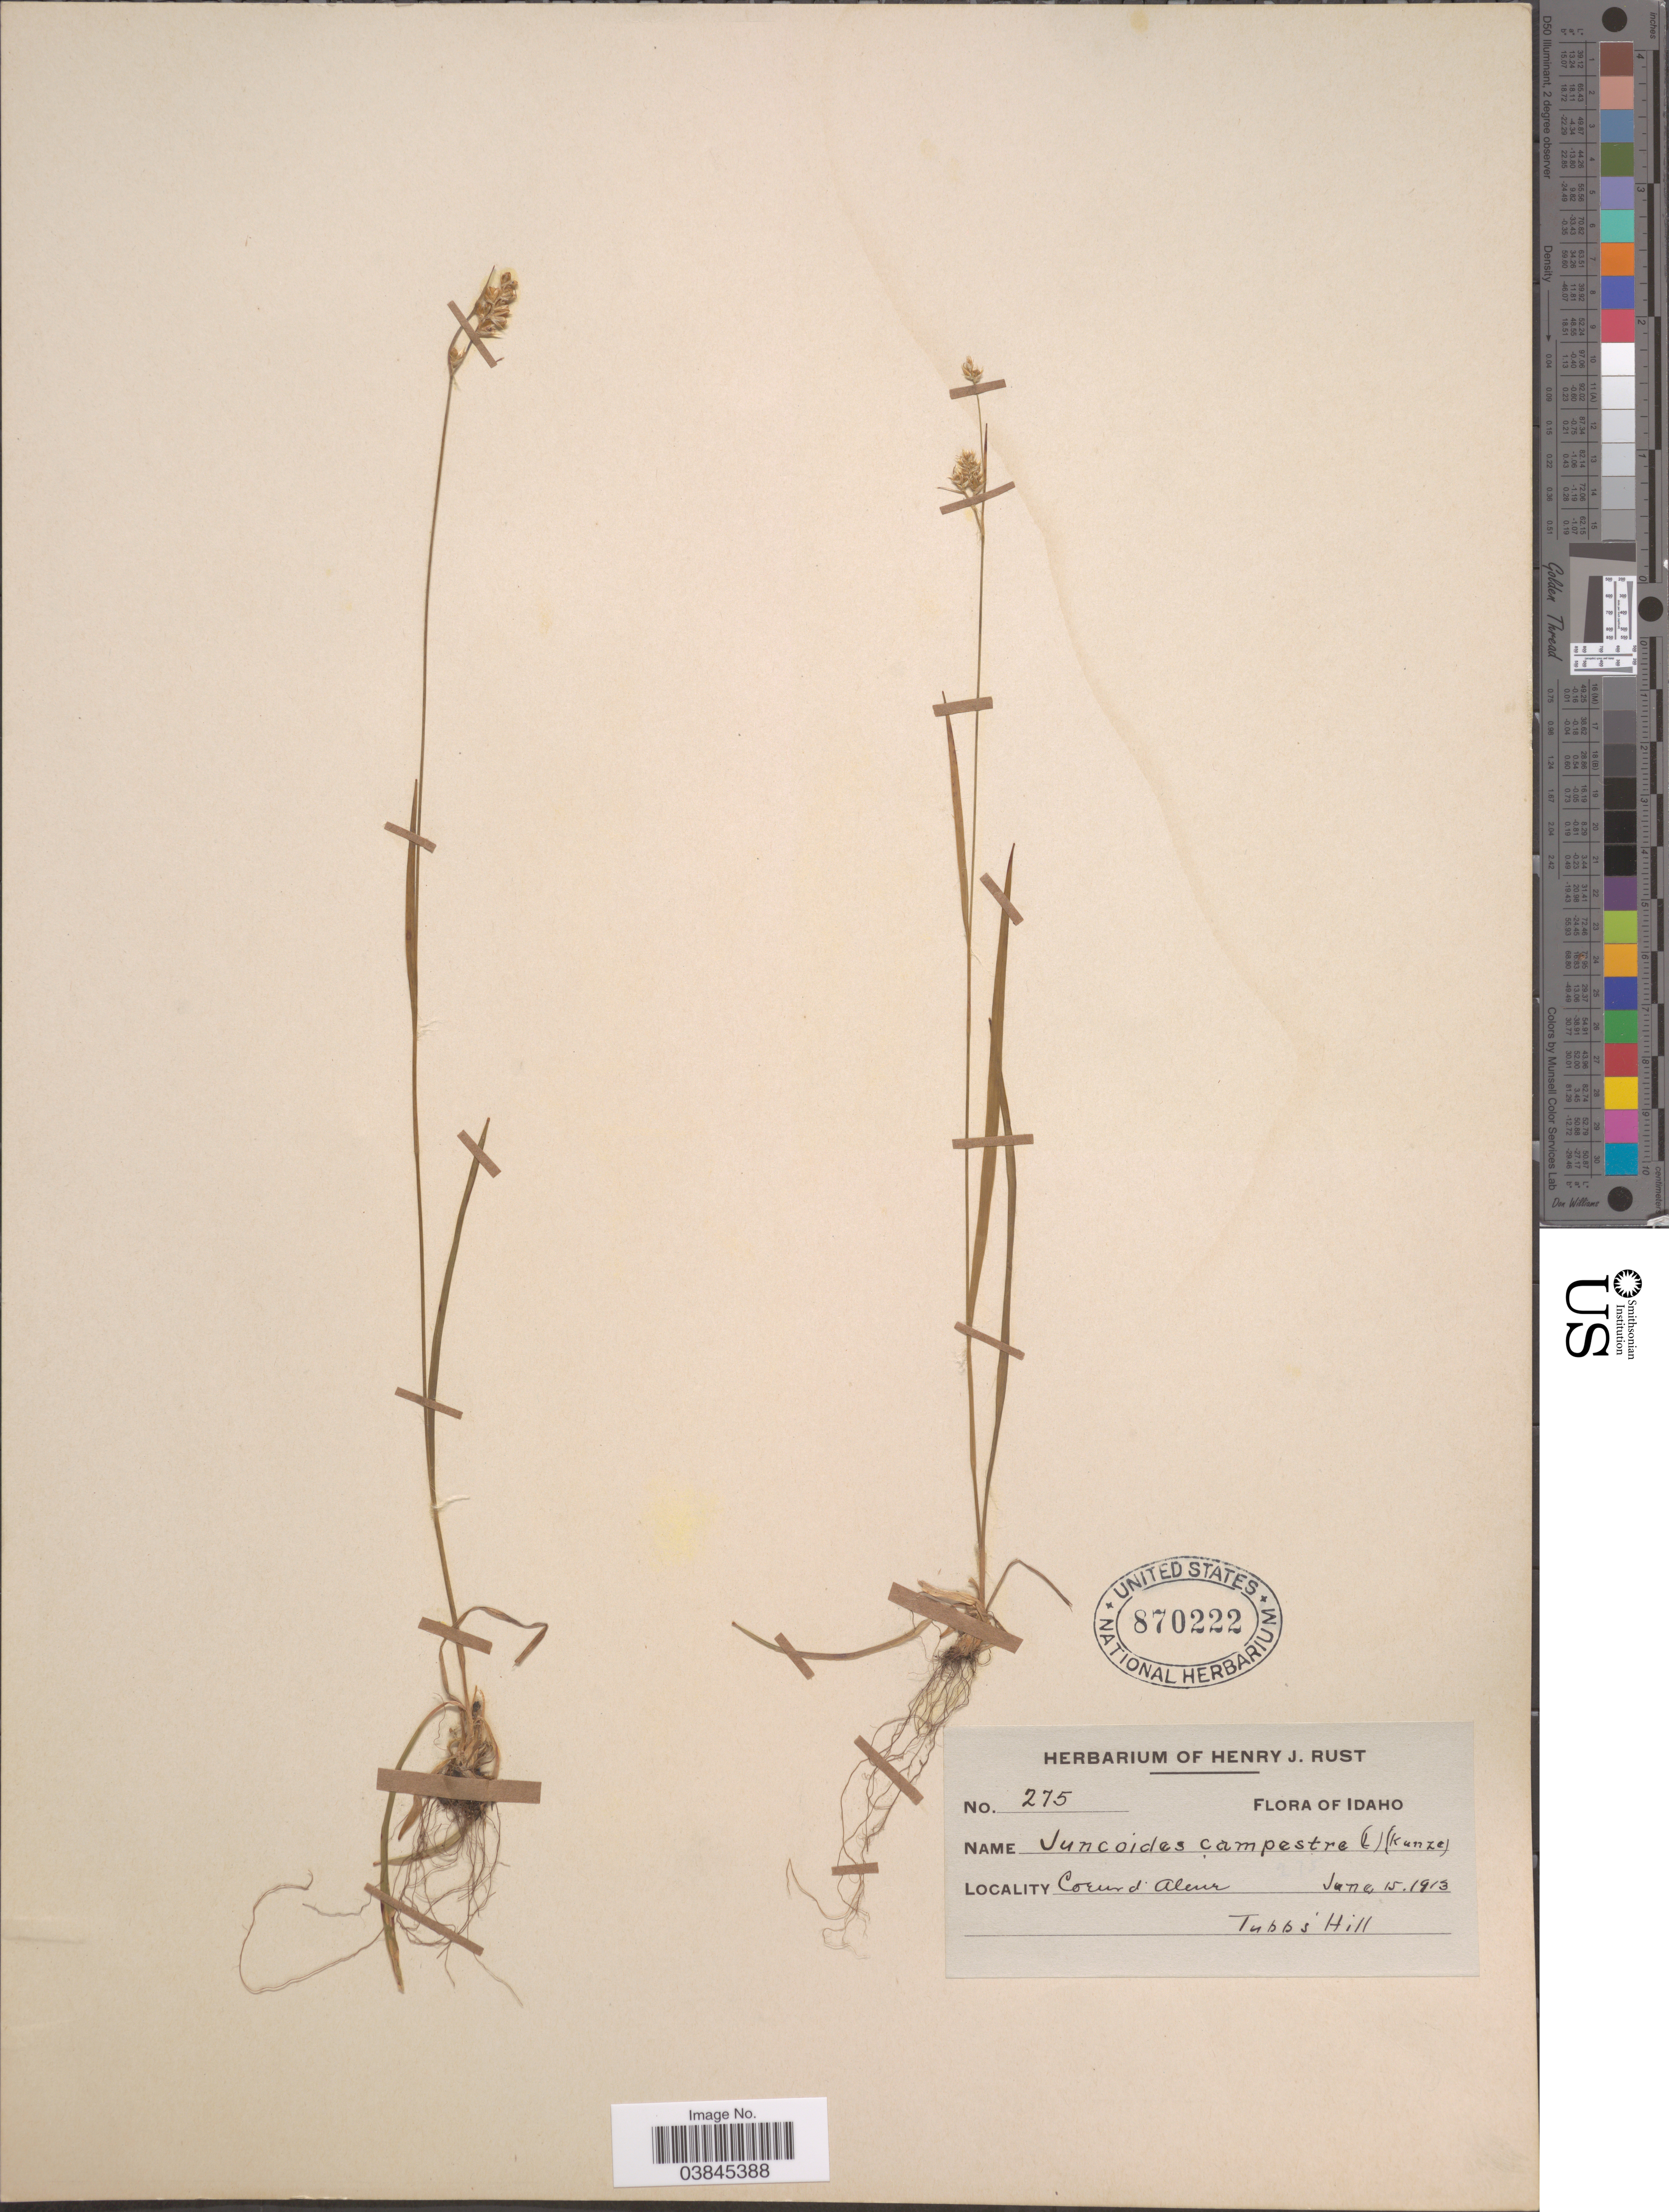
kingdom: Plantae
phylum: Tracheophyta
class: Liliopsida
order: Poales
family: Juncaceae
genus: Luzula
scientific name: Luzula campestris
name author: (L.) DC.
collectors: ex herb. Henry J. Rust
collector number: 275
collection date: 1913-06-15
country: United States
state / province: Idaho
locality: Coeur d'Alene. Tubbs Hill.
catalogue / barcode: US 870222